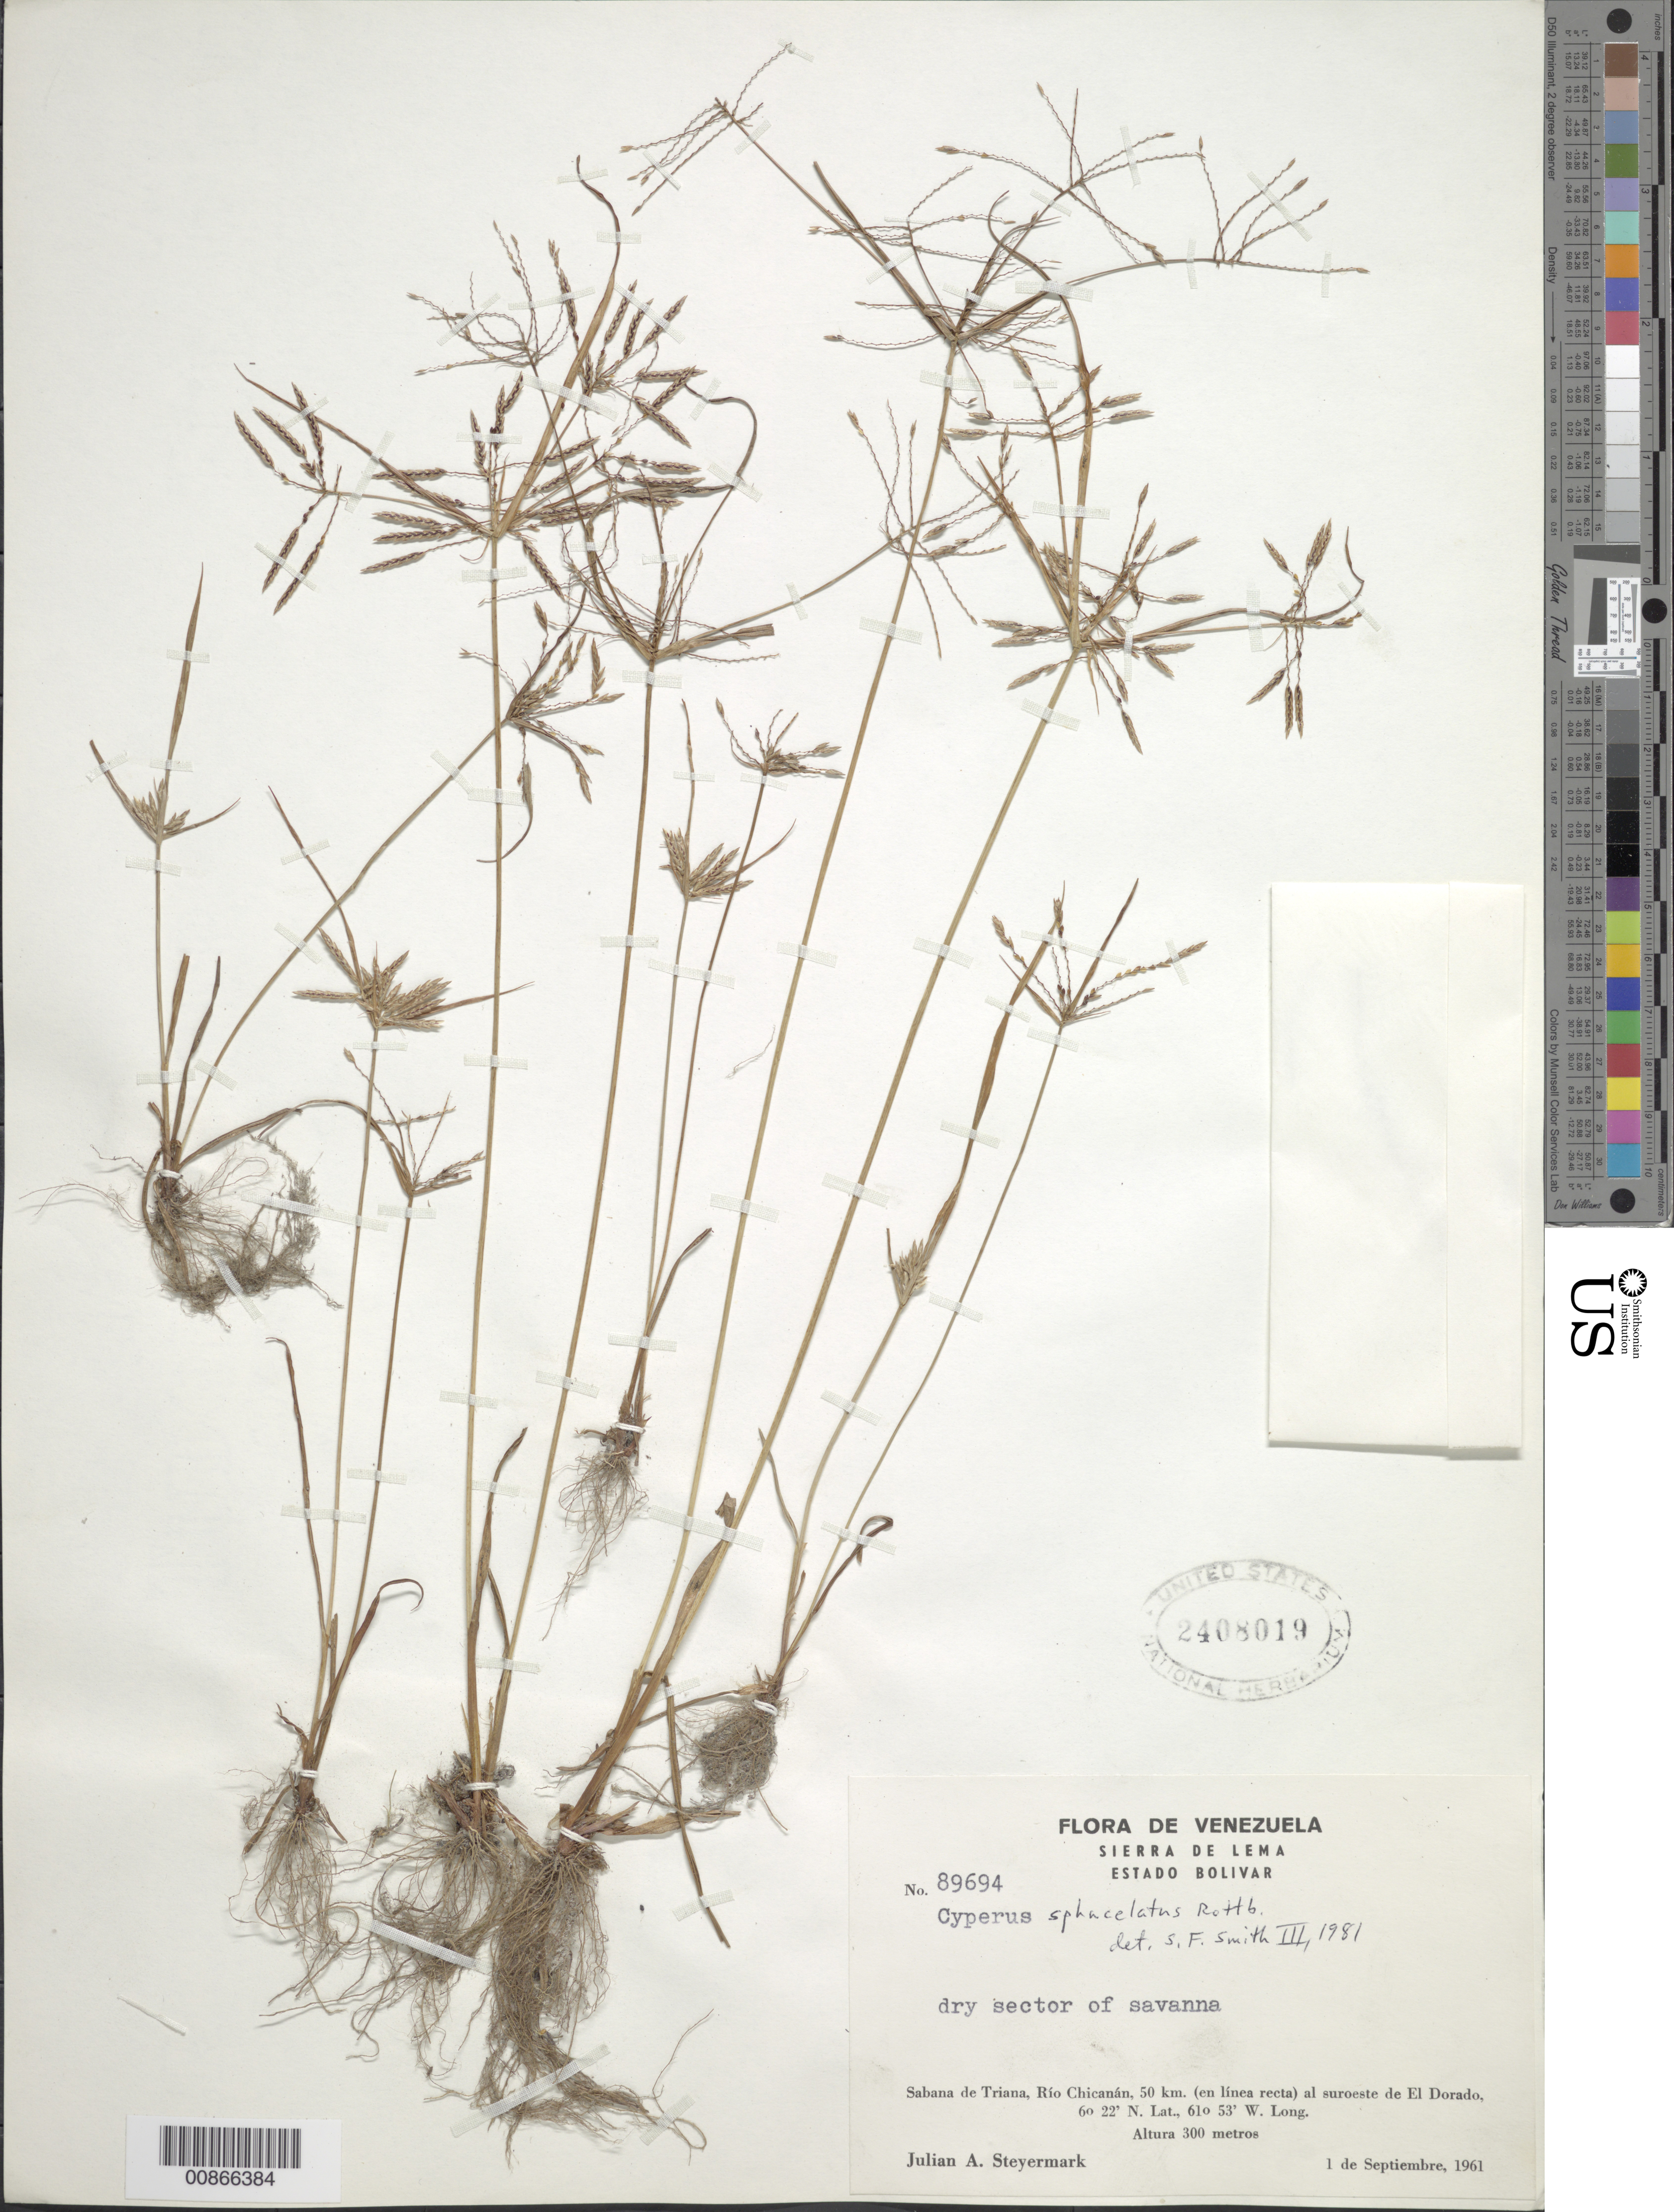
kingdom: Plantae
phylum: Tracheophyta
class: Liliopsida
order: Poales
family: Cyperaceae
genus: Cyperus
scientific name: Cyperus sphacelatus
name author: Rottb.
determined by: Smith, Stephen F., (US), NMNH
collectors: J. Steyermark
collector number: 89694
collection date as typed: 1-Sep-61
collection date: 1961-09-01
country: Venezuela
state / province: Bolívar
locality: Sabana de Triana, Río Chicanán, 50 km (in línea recta) al SW de El Dorado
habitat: Dry section of savanna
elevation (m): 300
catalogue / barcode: US 2408019